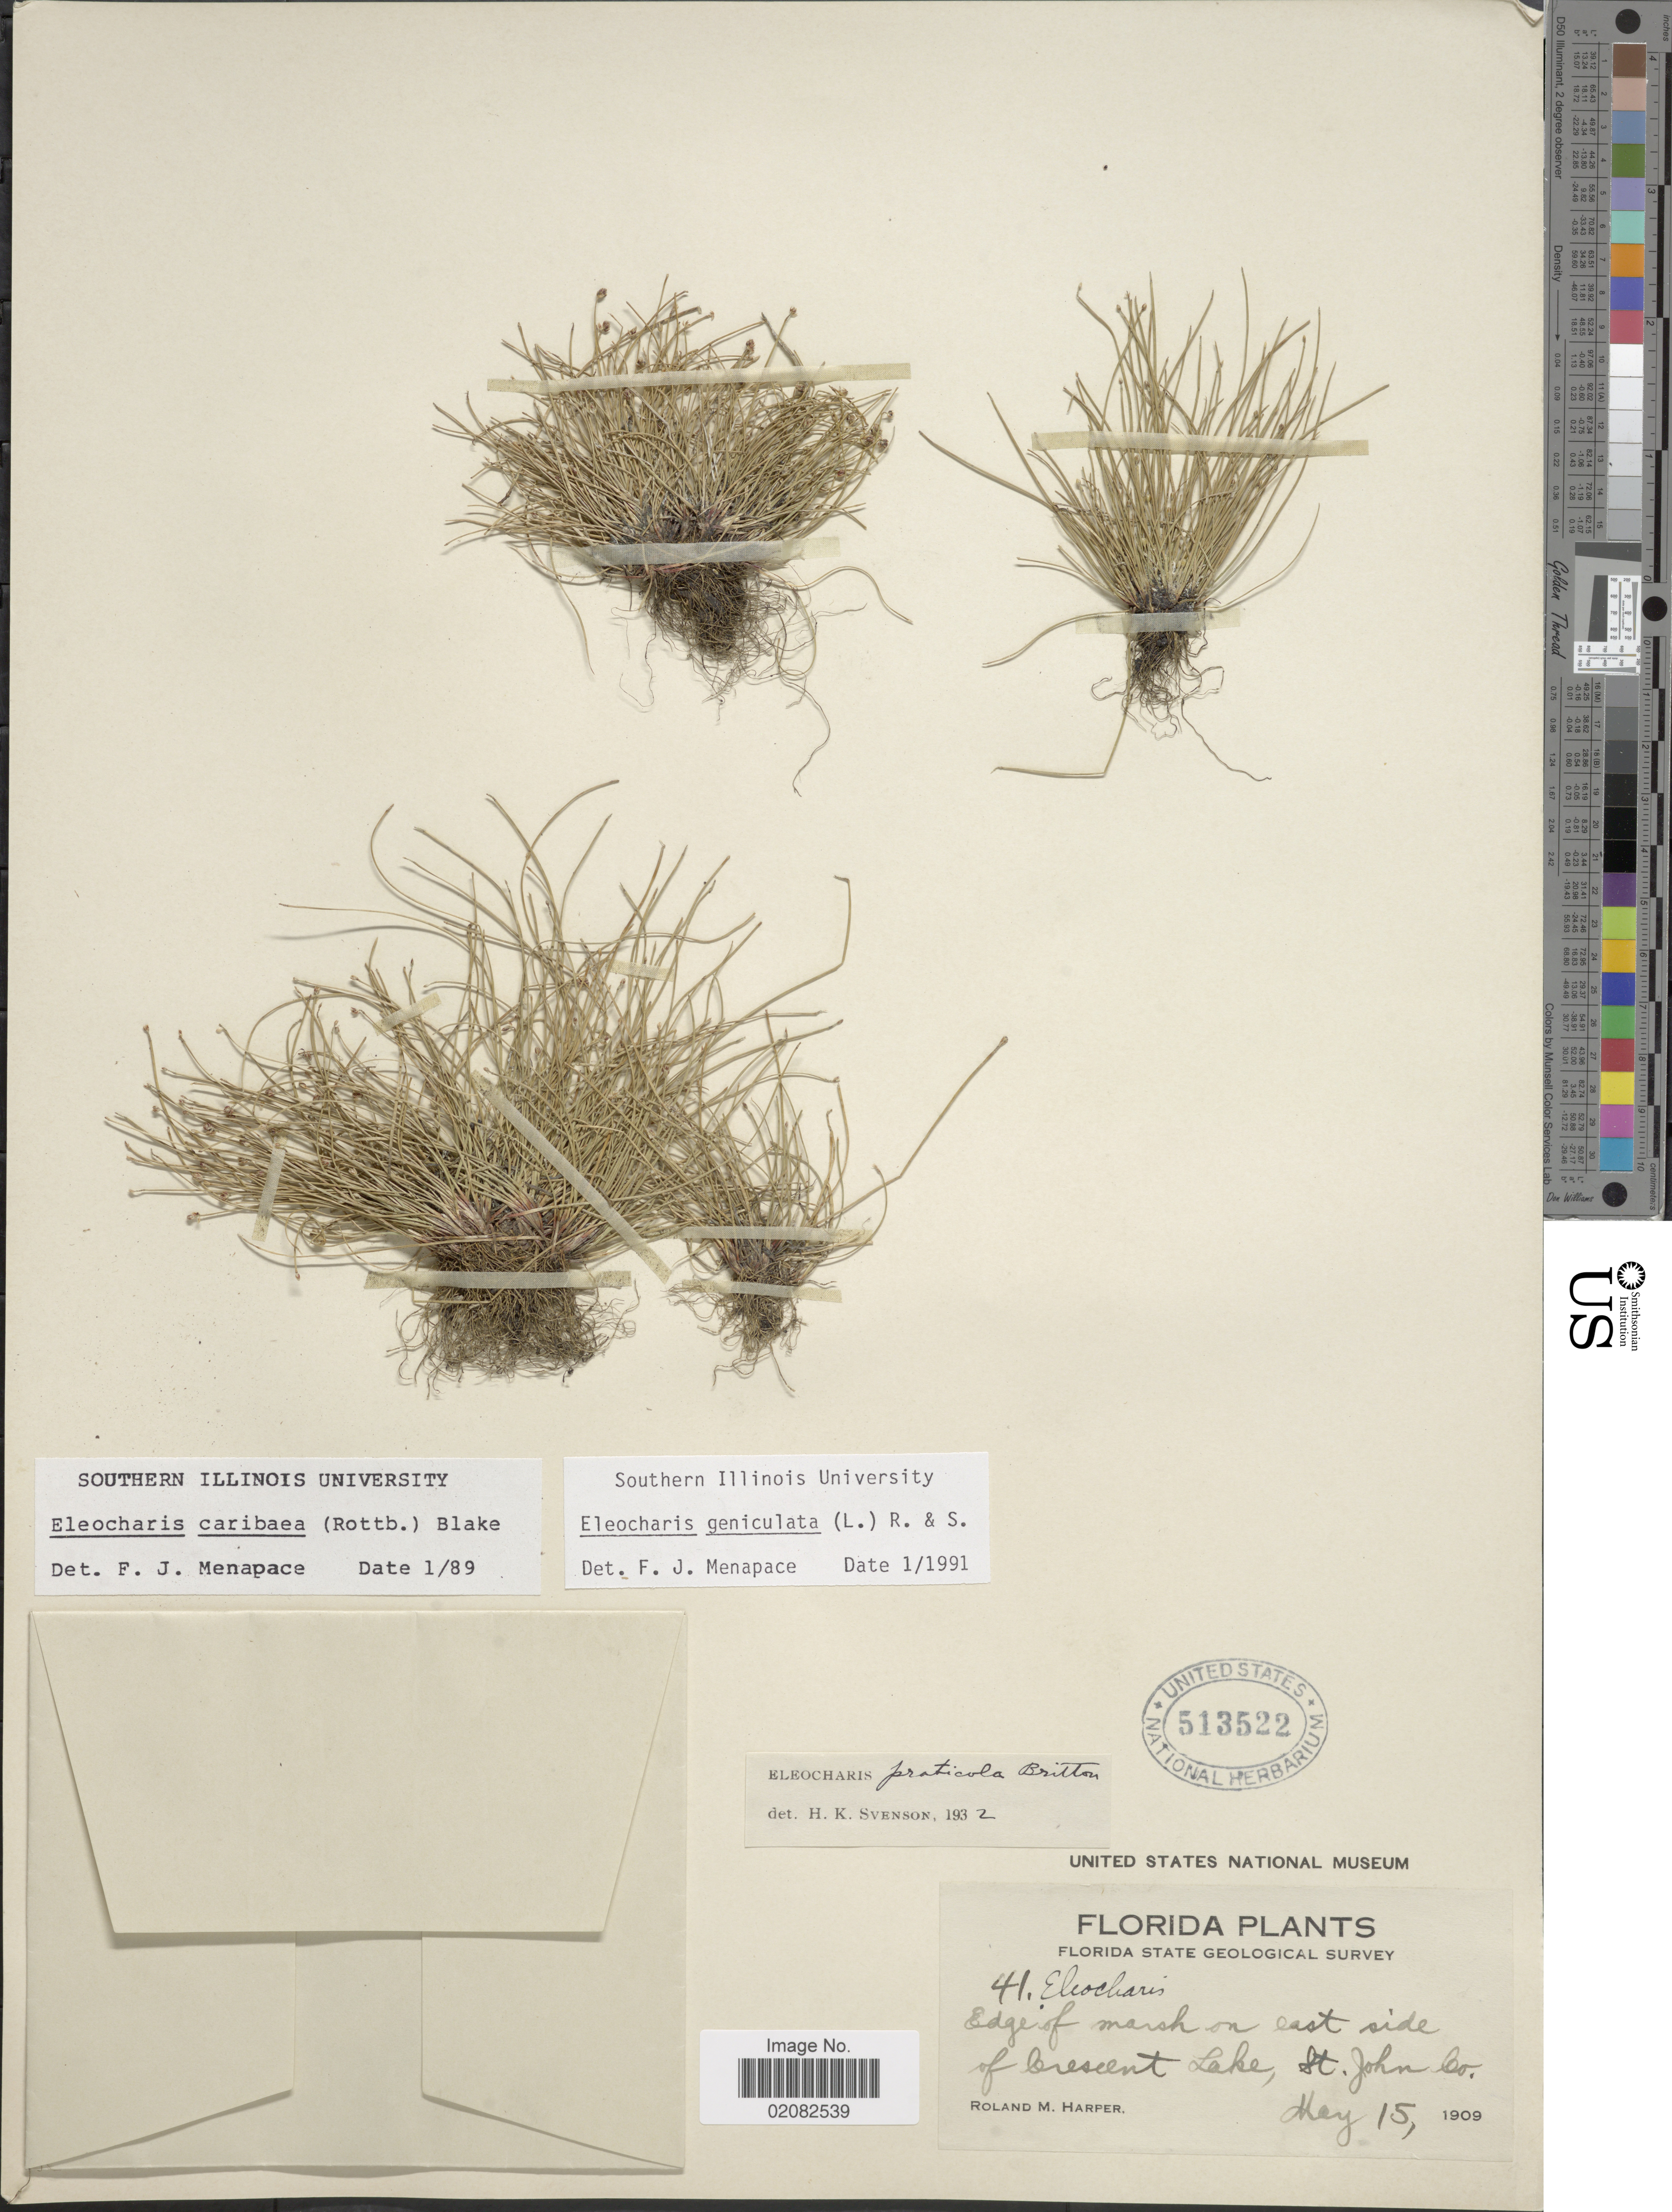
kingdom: Plantae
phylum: Tracheophyta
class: Liliopsida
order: Poales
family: Cyperaceae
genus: Eleocharis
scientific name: Eleocharis geniculata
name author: (L.) Roem. & Schult.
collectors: R. M. Harper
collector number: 41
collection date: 1909-05-15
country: United States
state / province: Florida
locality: East side of Crescent Lake, St. John Co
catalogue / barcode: US 513522